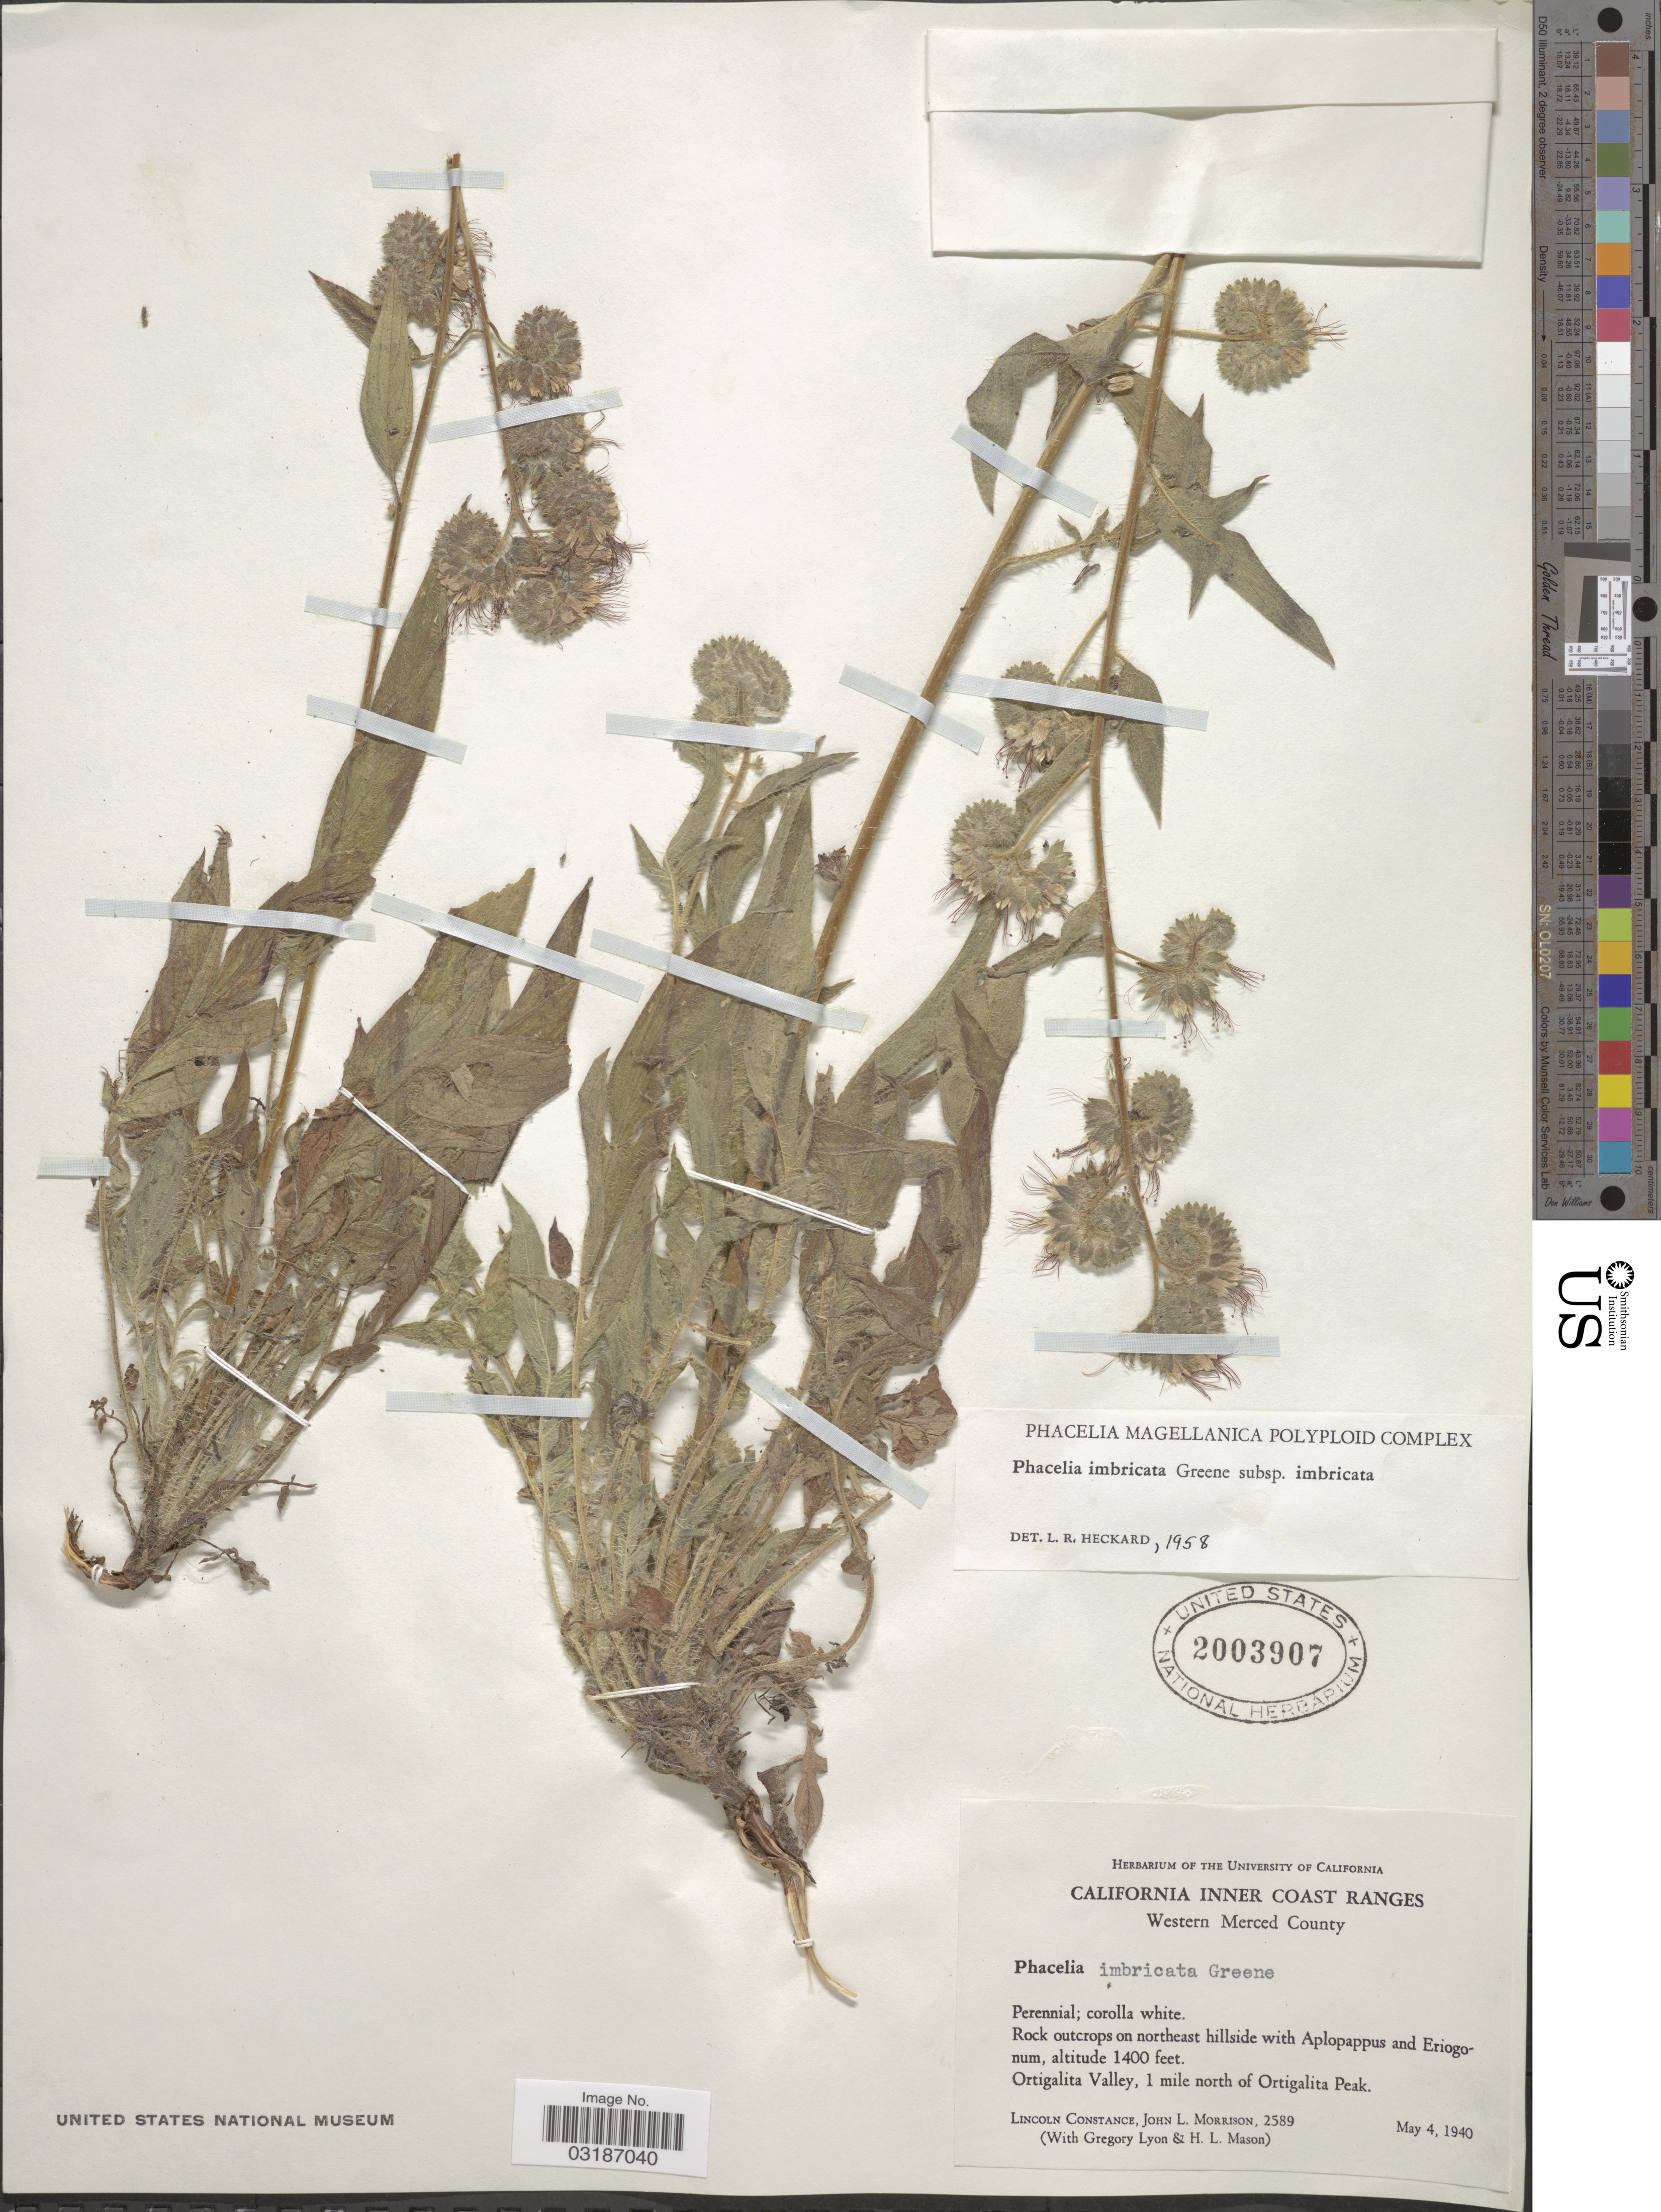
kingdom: Plantae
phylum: Tracheophyta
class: Magnoliopsida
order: Boraginales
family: Hydrophyllaceae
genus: Phacelia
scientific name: Phacelia imbricata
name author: Greene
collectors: L. Constance, J. Morrison, G. Lyon & H. L. Mason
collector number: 2589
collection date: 1940-05-04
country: United States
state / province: California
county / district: Merced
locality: California Inner Coast Ranges. Western Merced County. Ortigalita Valley, 1 mile north of Ortigalita Peak.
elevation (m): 427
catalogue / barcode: US 2003907